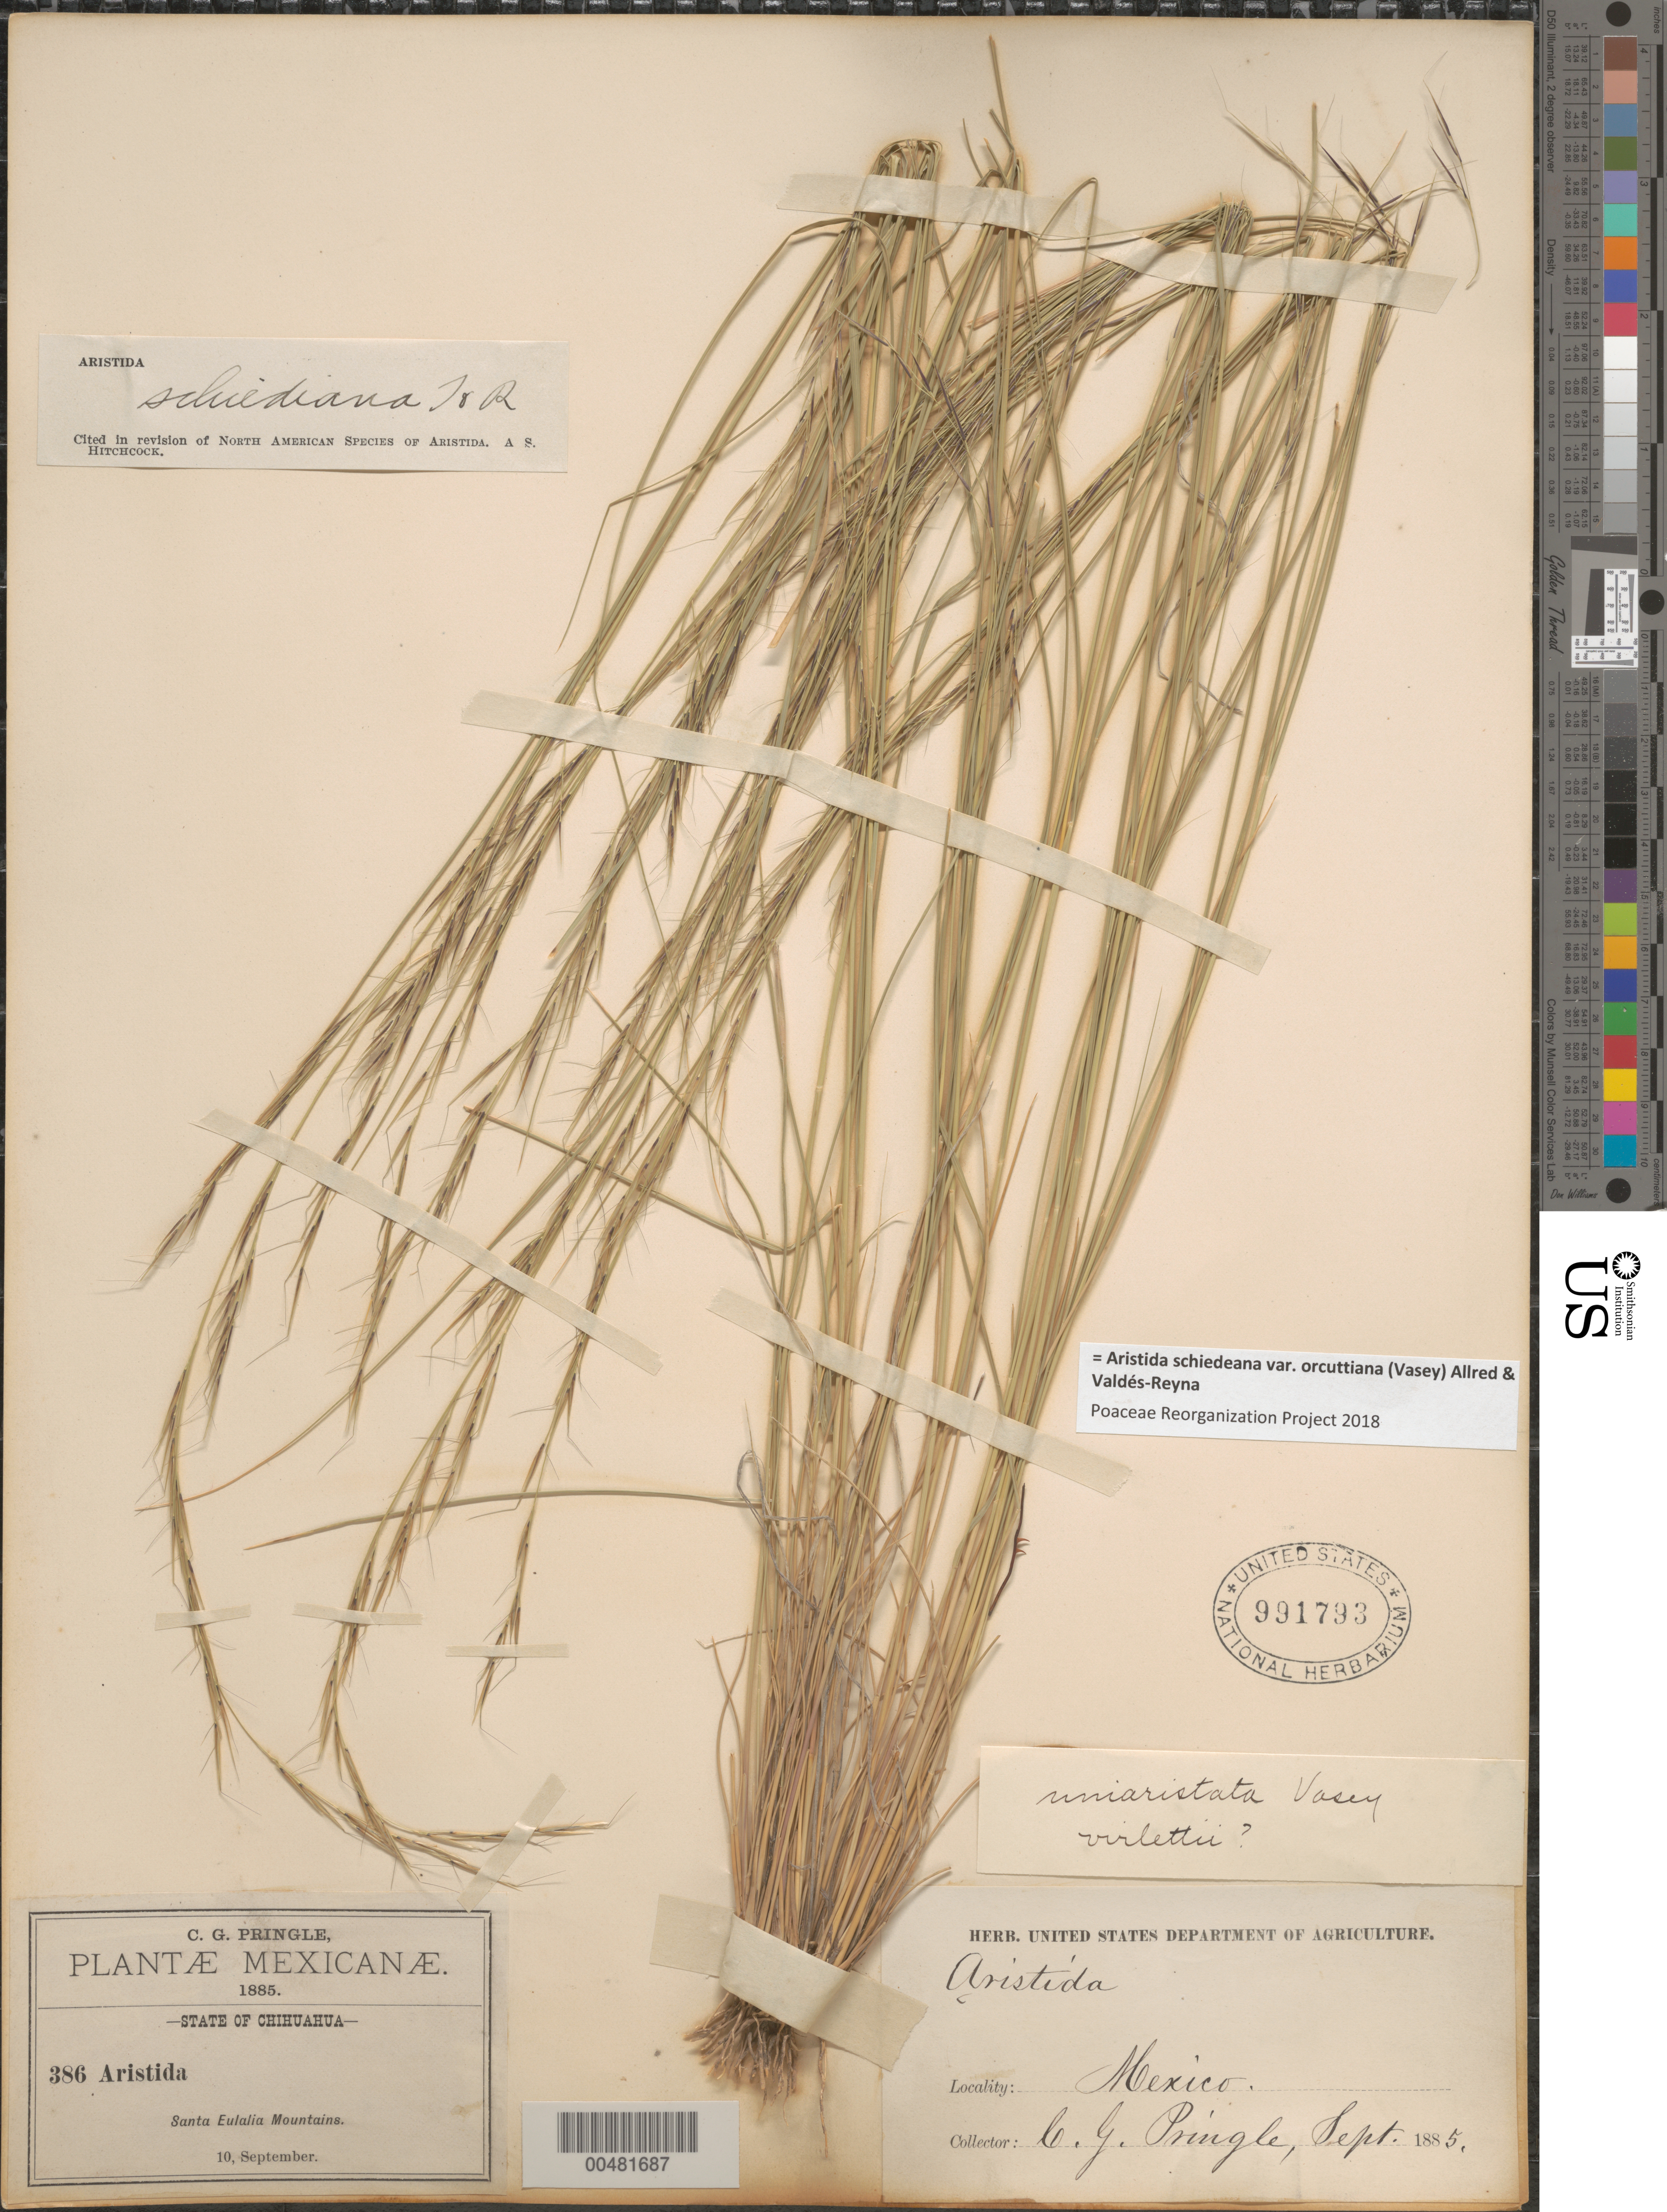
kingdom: Plantae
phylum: Tracheophyta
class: Liliopsida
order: Poales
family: Poaceae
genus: Aristida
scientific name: Aristida schiedeana var. orcuttiana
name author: (Vasey) Allred & Valdés-Reyna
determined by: Poaceae Reorganization Project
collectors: C. G. Pringle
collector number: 386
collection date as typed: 10 Sep 1885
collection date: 1885-09-10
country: Mexico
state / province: Chihuahua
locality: Santa Eulalia Mountains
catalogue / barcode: US 991793